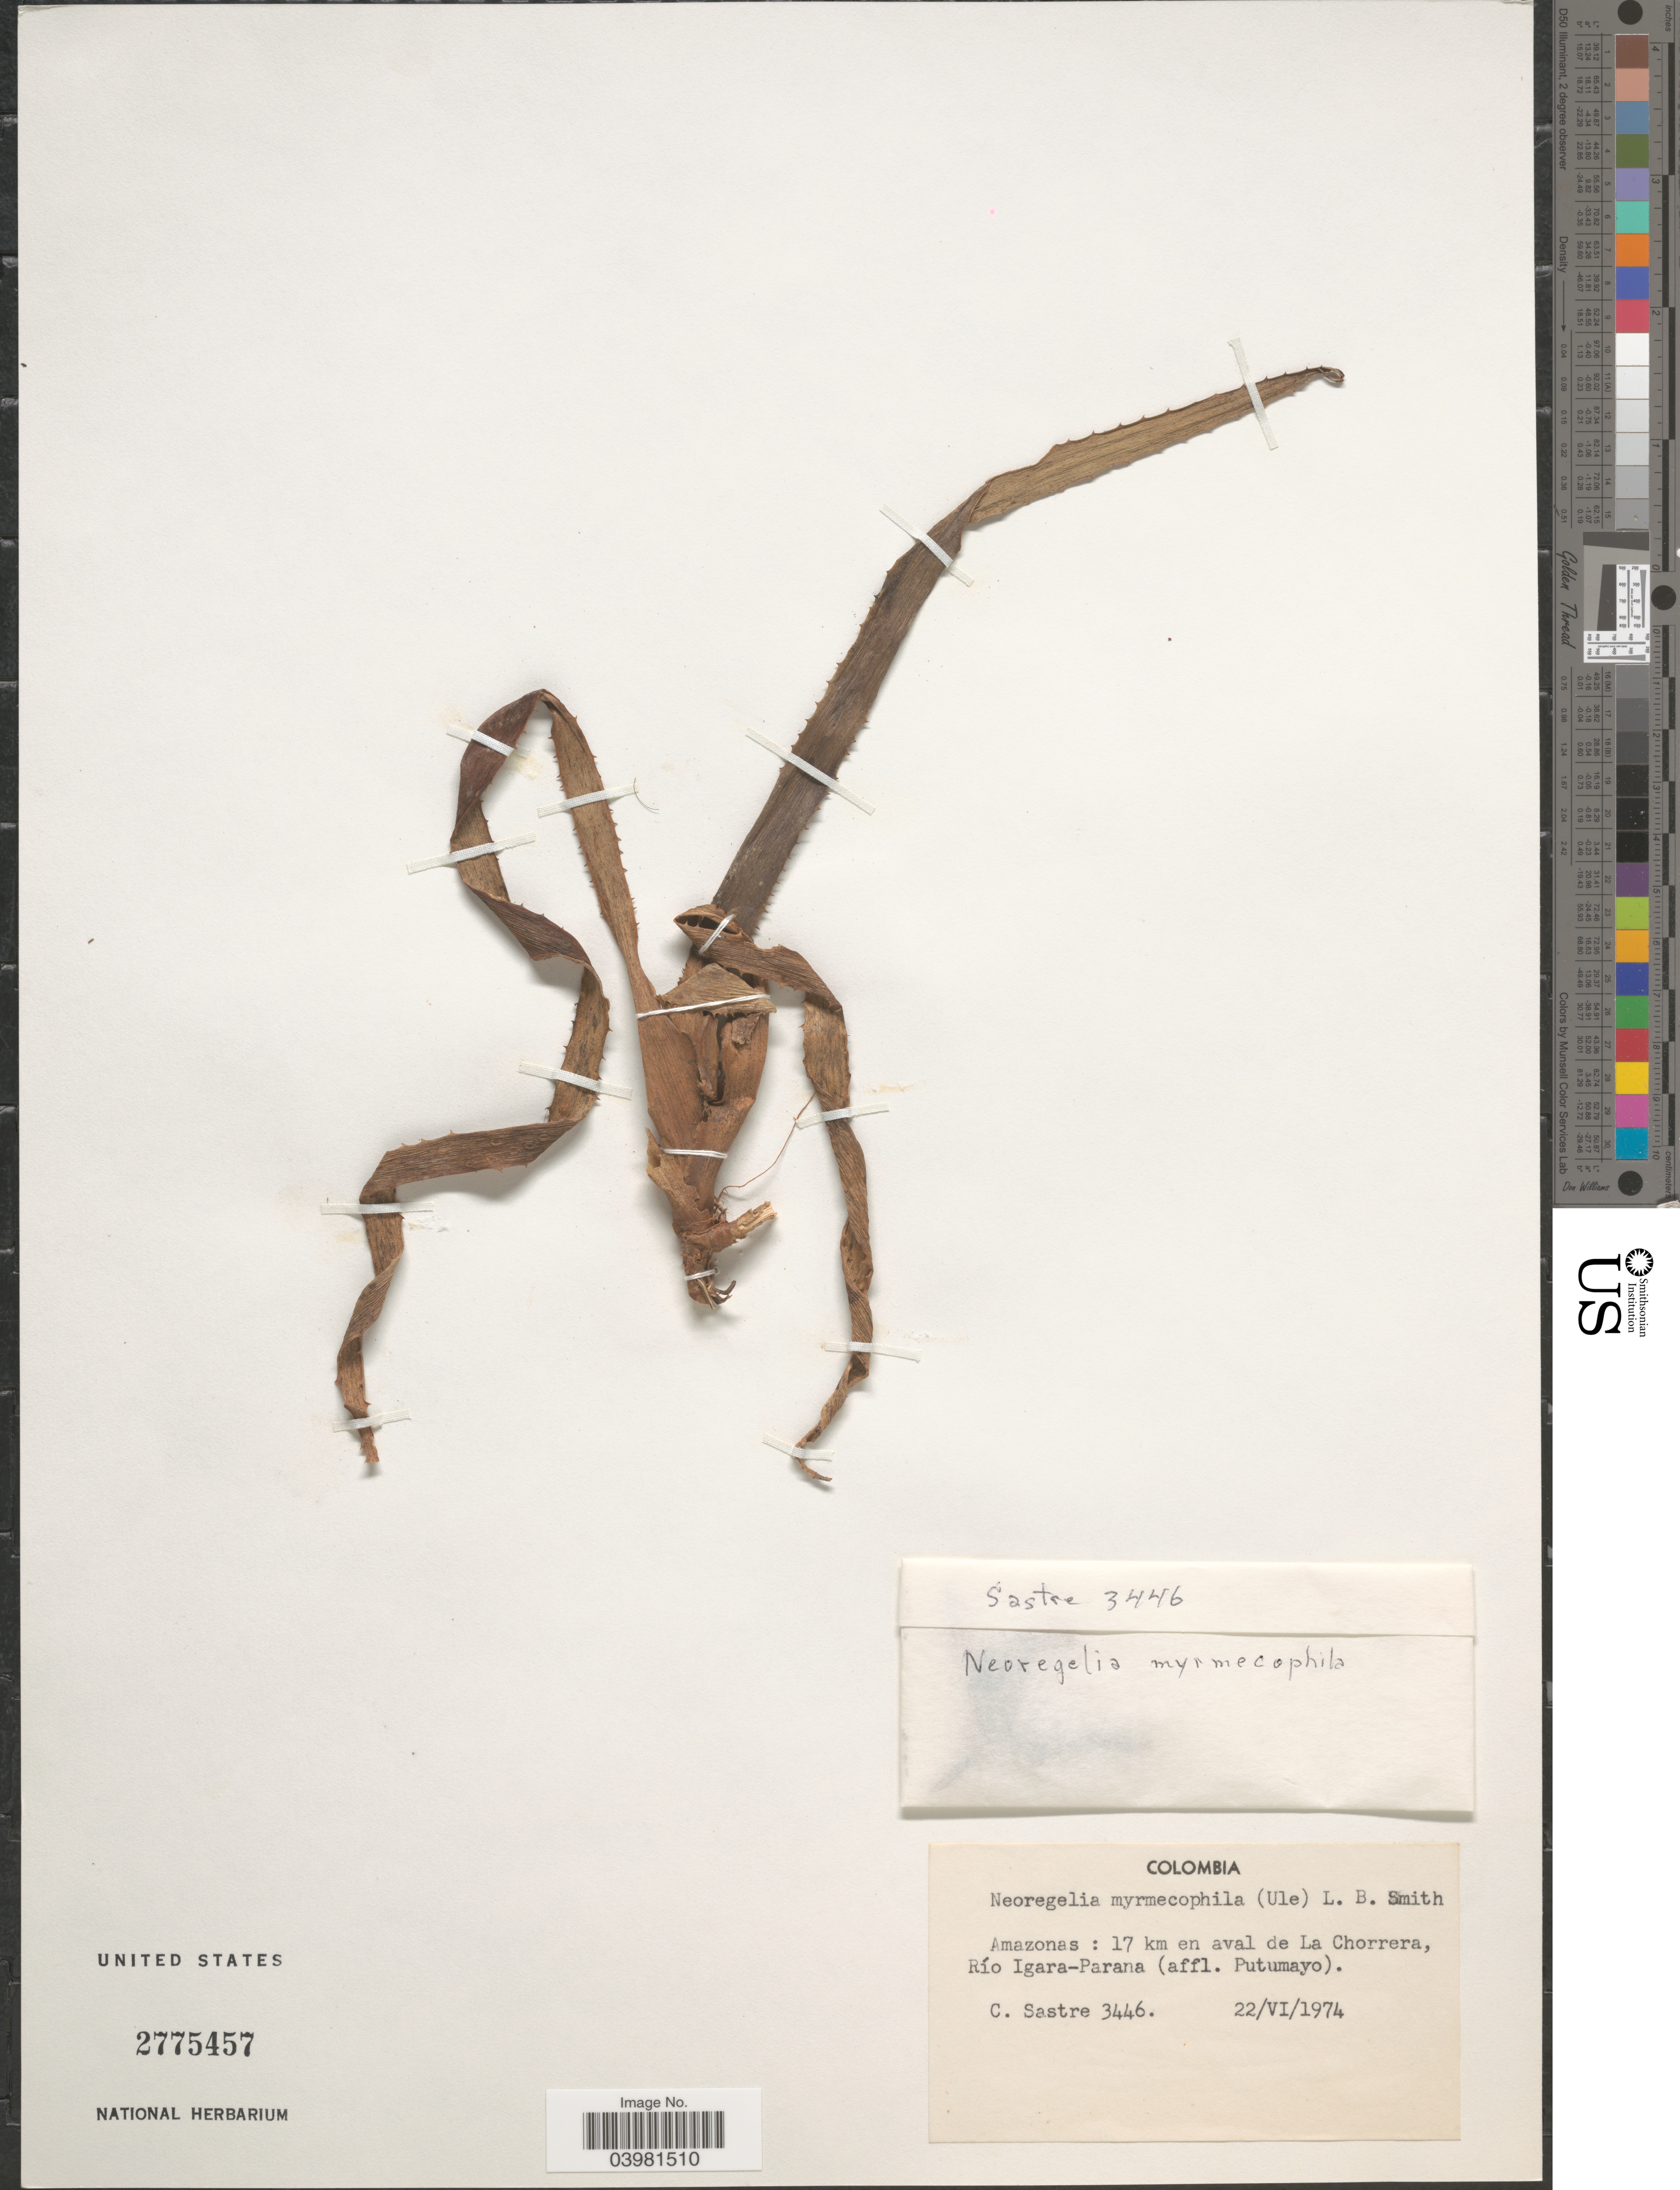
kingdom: Plantae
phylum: Tracheophyta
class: Liliopsida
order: Poales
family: Bromeliaceae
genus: Neoregelia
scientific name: Neoregelia myrmecophila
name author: (Ule) L.B. Sm.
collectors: C. Sastre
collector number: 3446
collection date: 1974-06-22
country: Colombia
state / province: Amazônas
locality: Amazonas: 17 km en aval de La Chorrera, Río Igara-Parana (affl. Putumayo).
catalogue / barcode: US 2775457